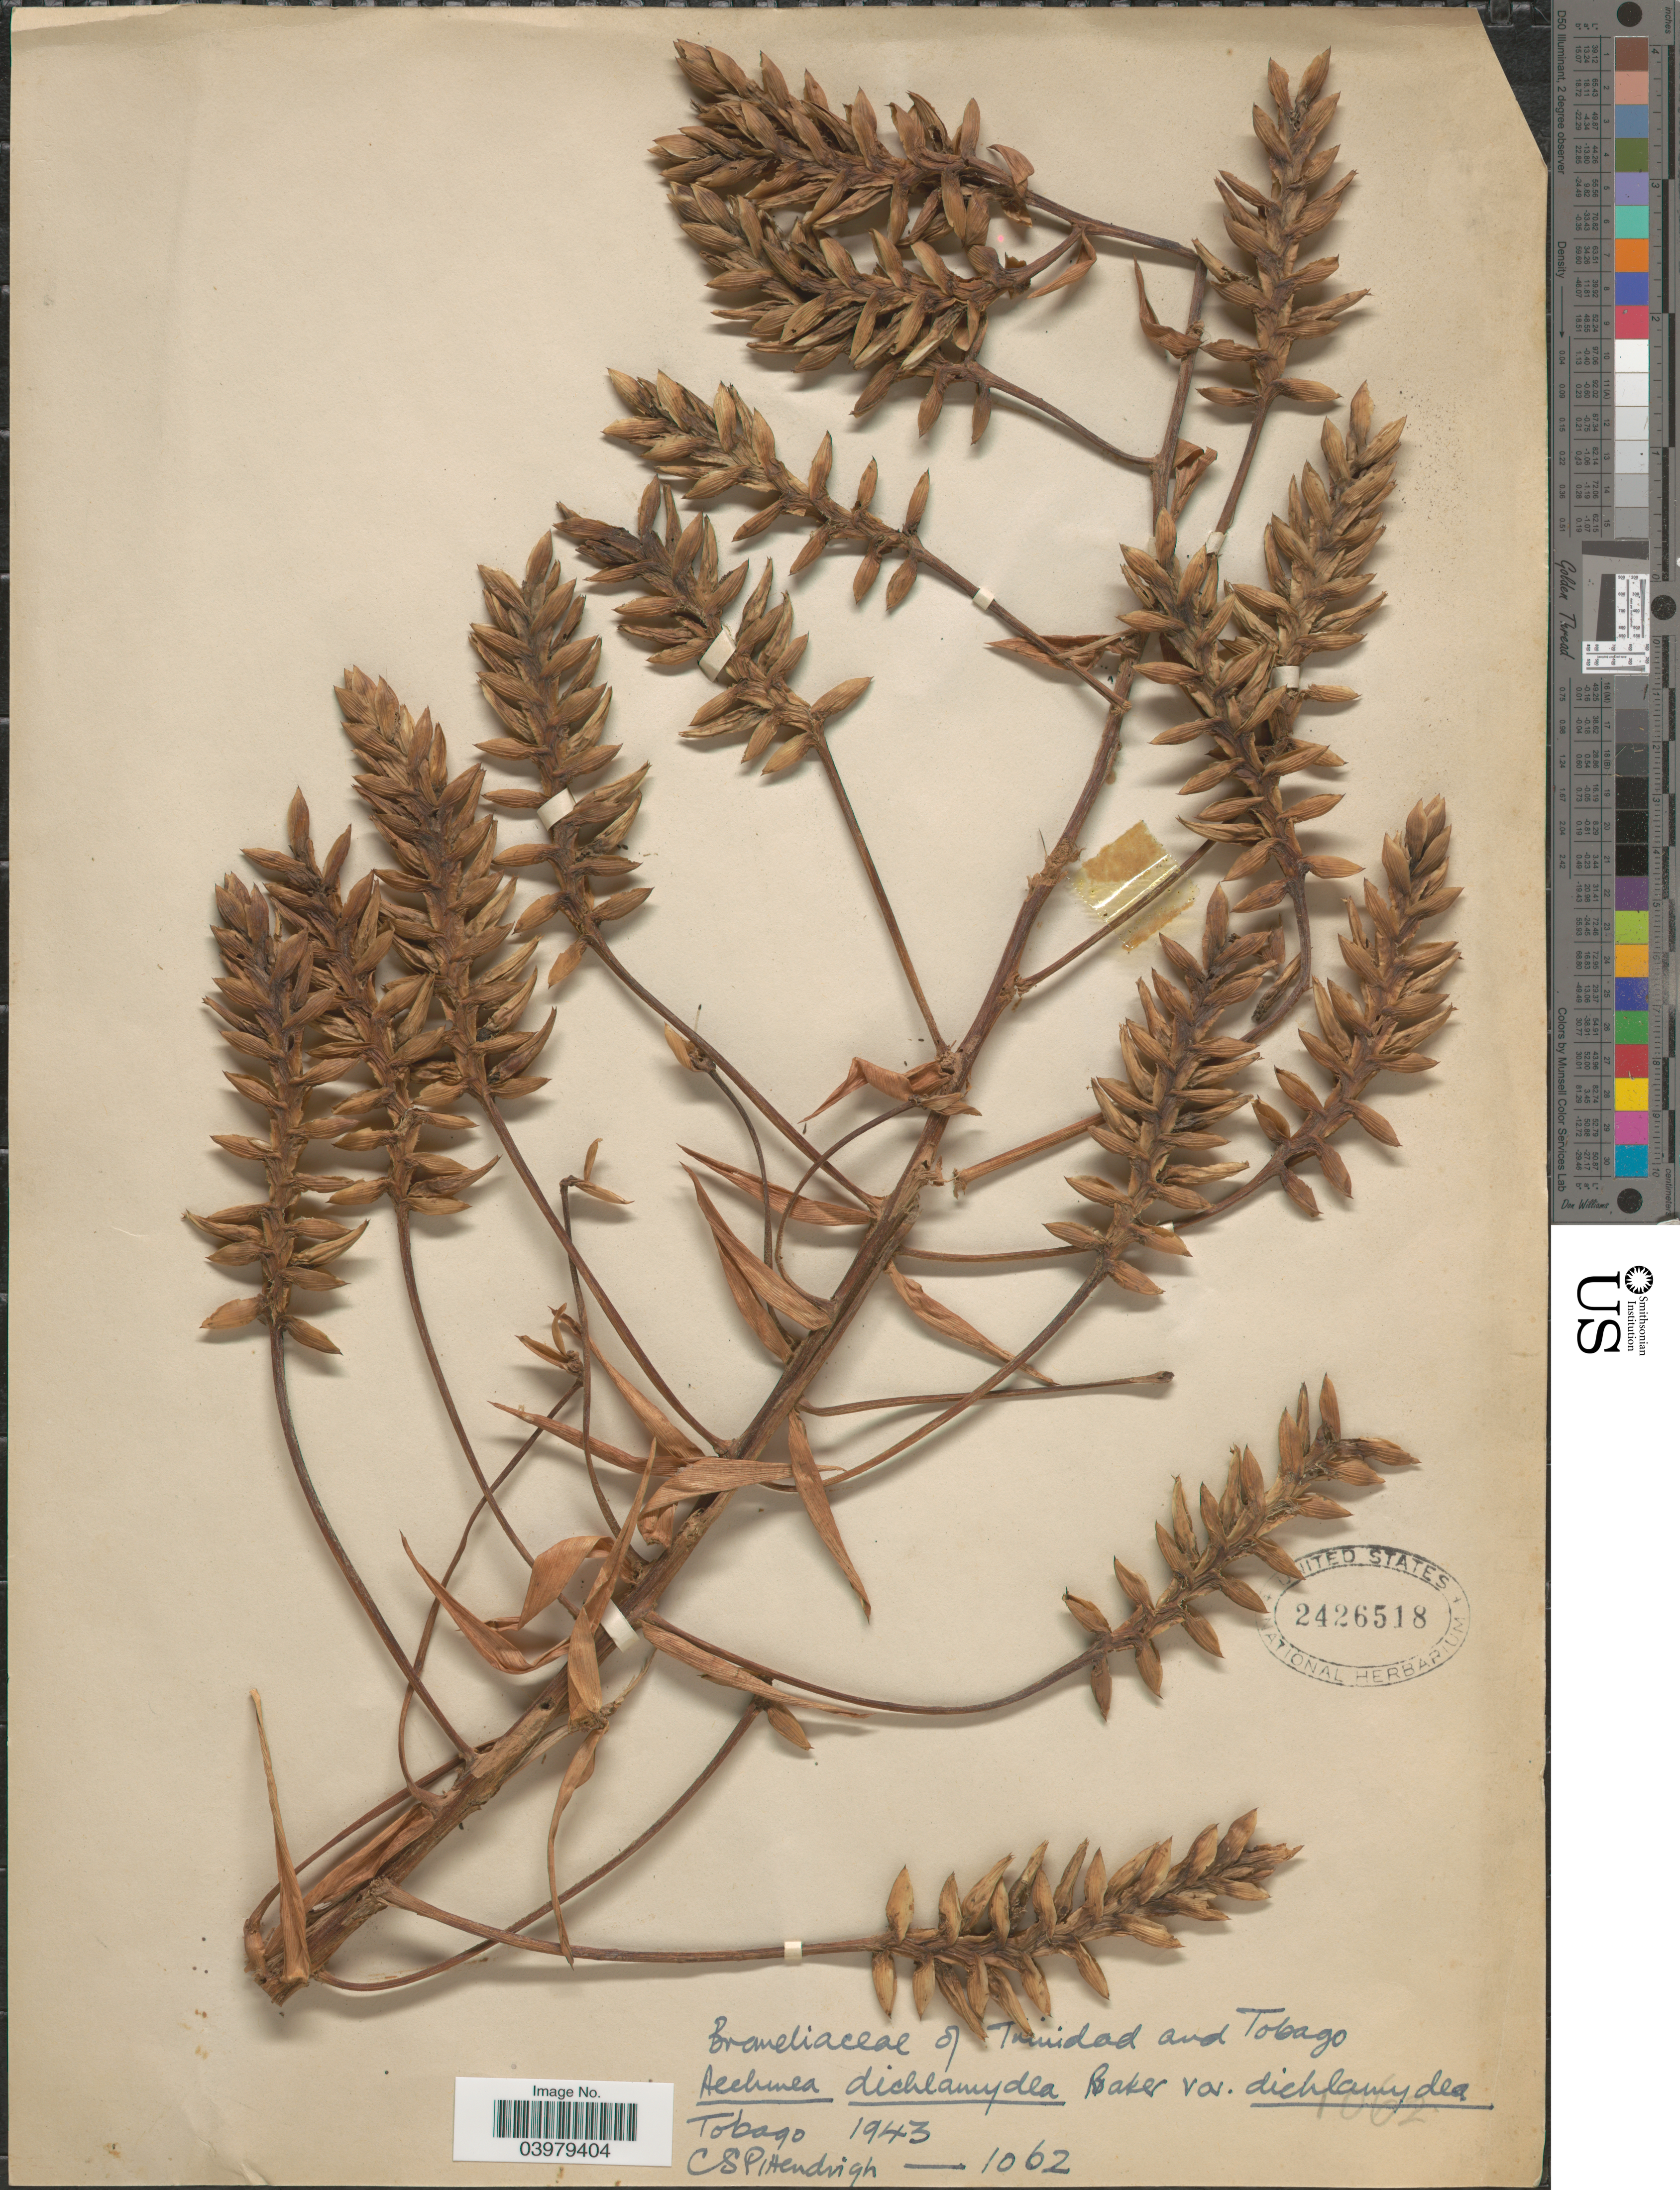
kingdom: Plantae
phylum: Tracheophyta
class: Liliopsida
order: Poales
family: Bromeliaceae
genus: Aechmea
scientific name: Aechmea dichlamydea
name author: Baker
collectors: C. Pittendrigh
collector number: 1062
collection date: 1943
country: Trinidad and Tobago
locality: Tobago.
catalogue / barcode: US 2426518